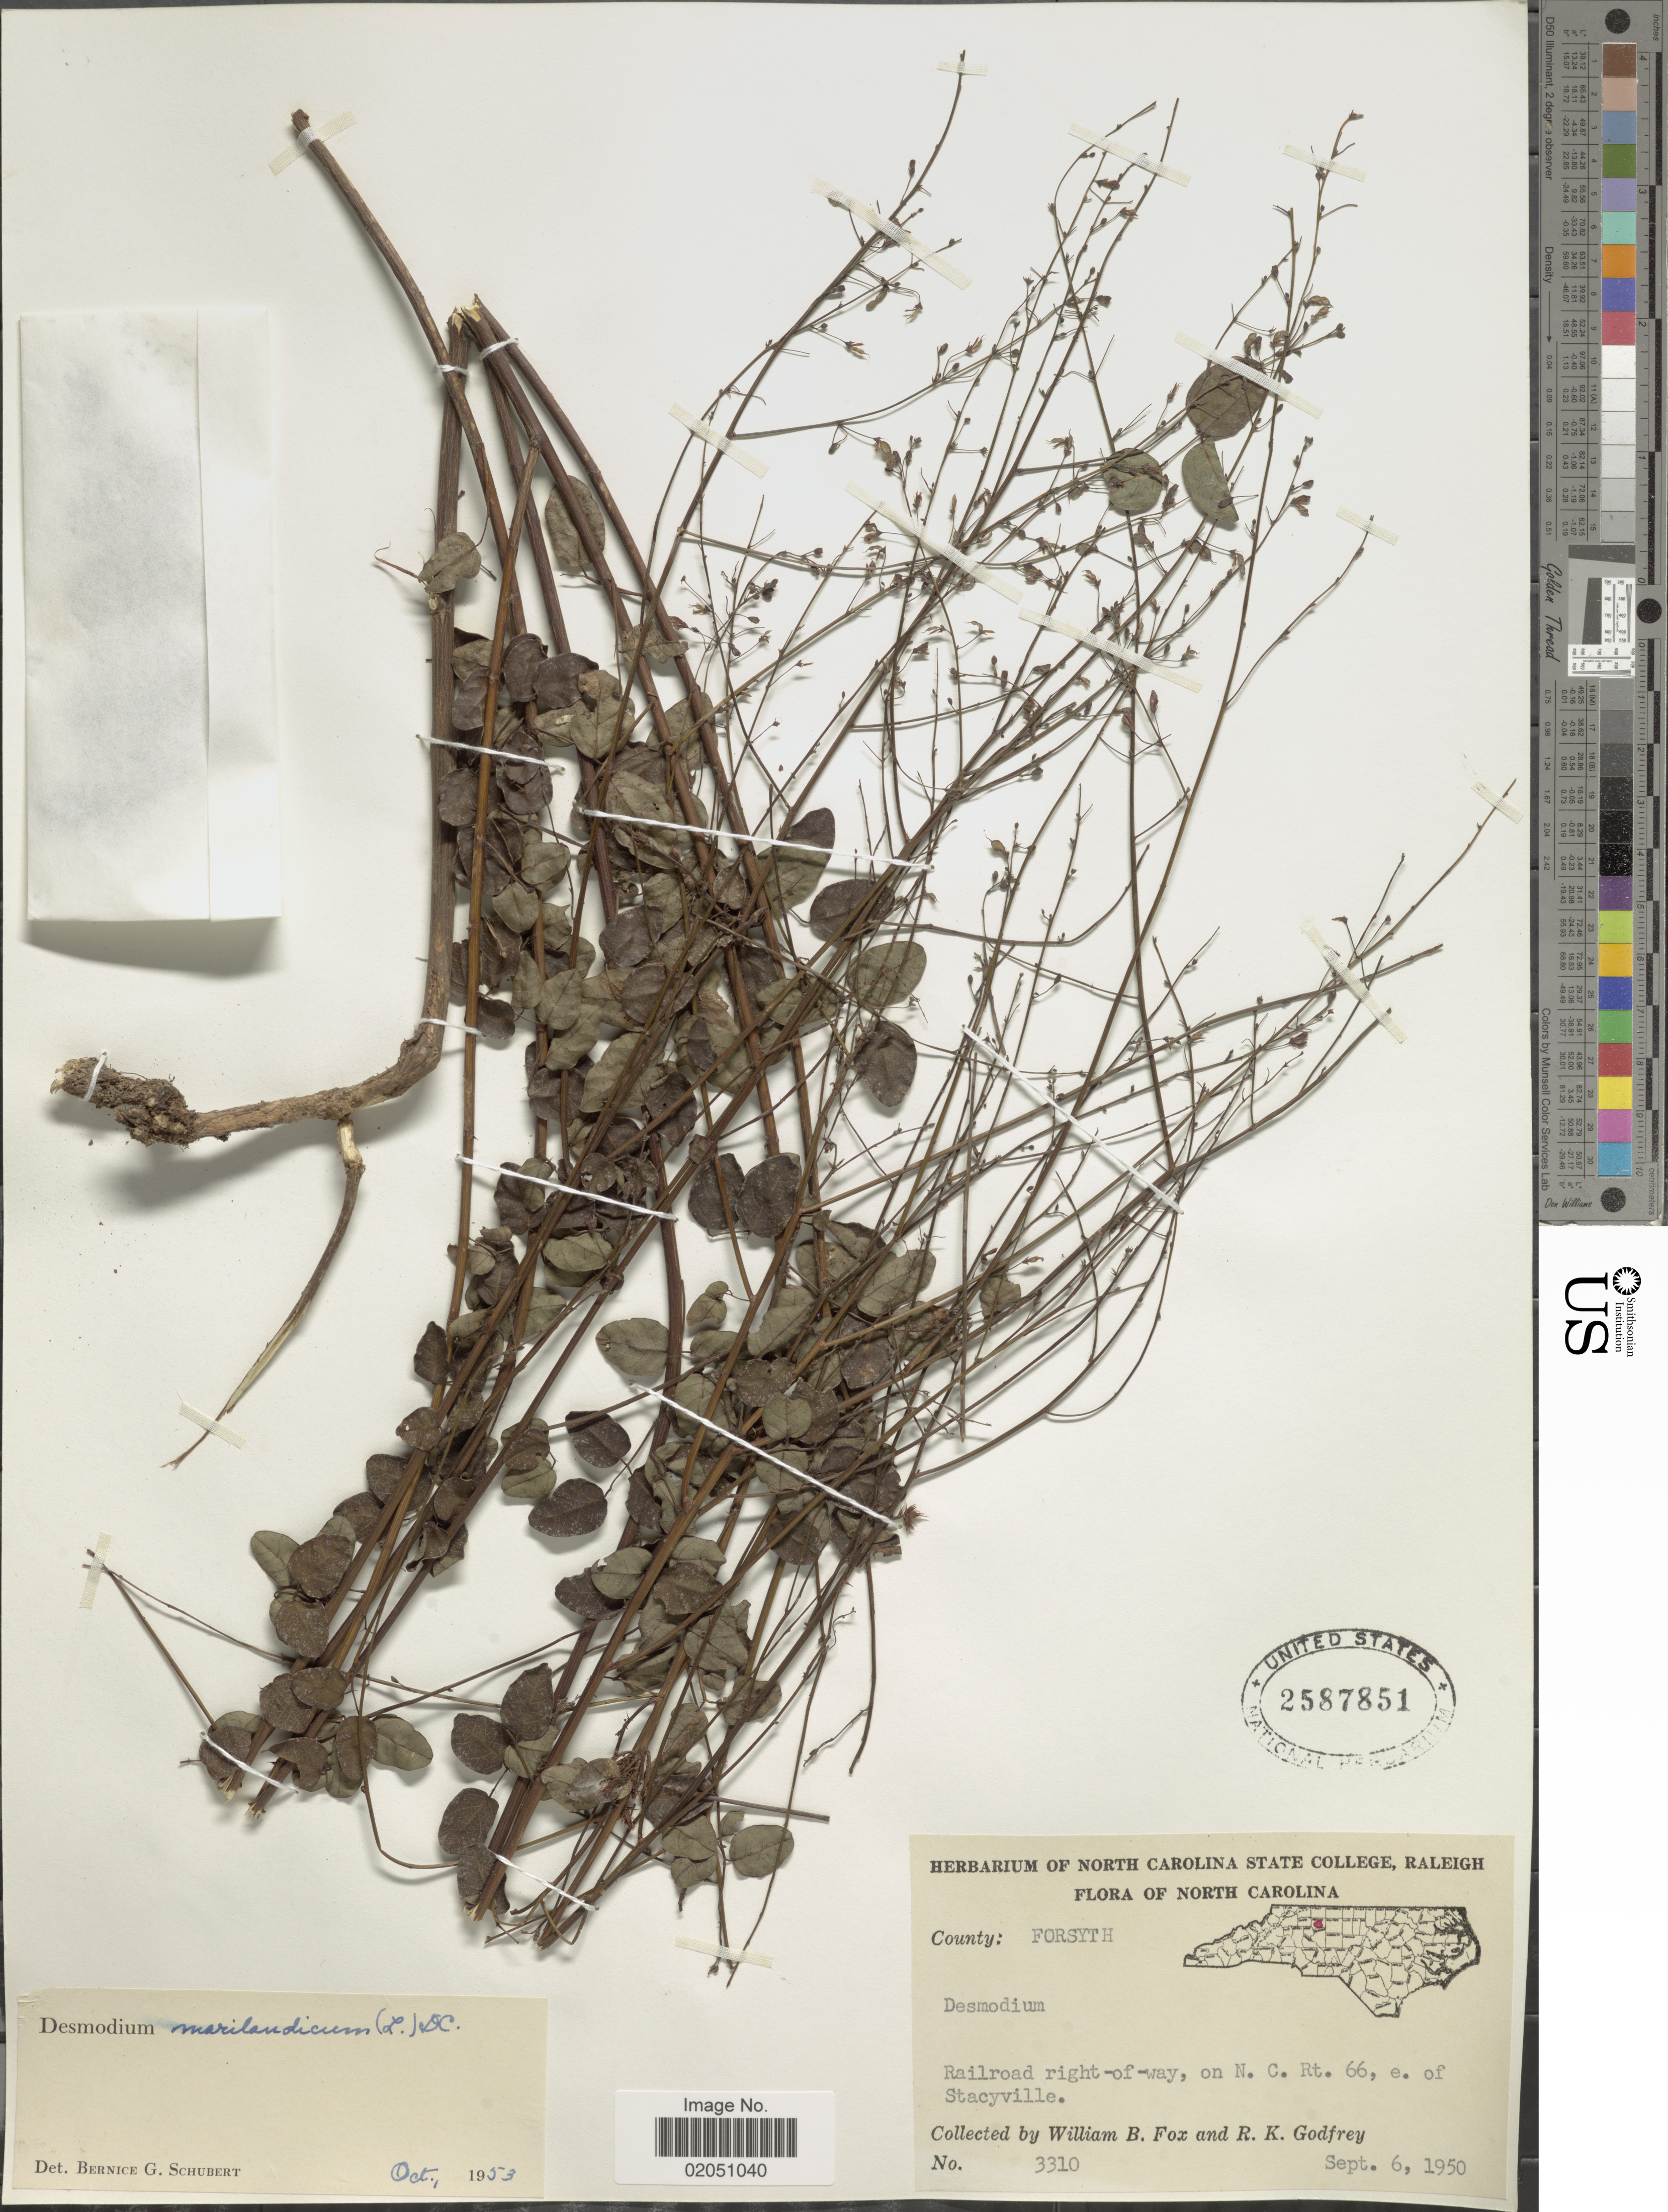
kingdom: Plantae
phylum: Tracheophyta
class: Magnoliopsida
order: Fabales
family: Fabaceae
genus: Desmodium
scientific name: Desmodium marilandicum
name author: Darl.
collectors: W. B. Fox & R. K. Godfrey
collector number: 3310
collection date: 1950-09-06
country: United States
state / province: North Carolina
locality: County: Forsyth, Railroad right-of-way, on N. C. Rt. 66, e of Stacyville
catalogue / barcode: US 2587851